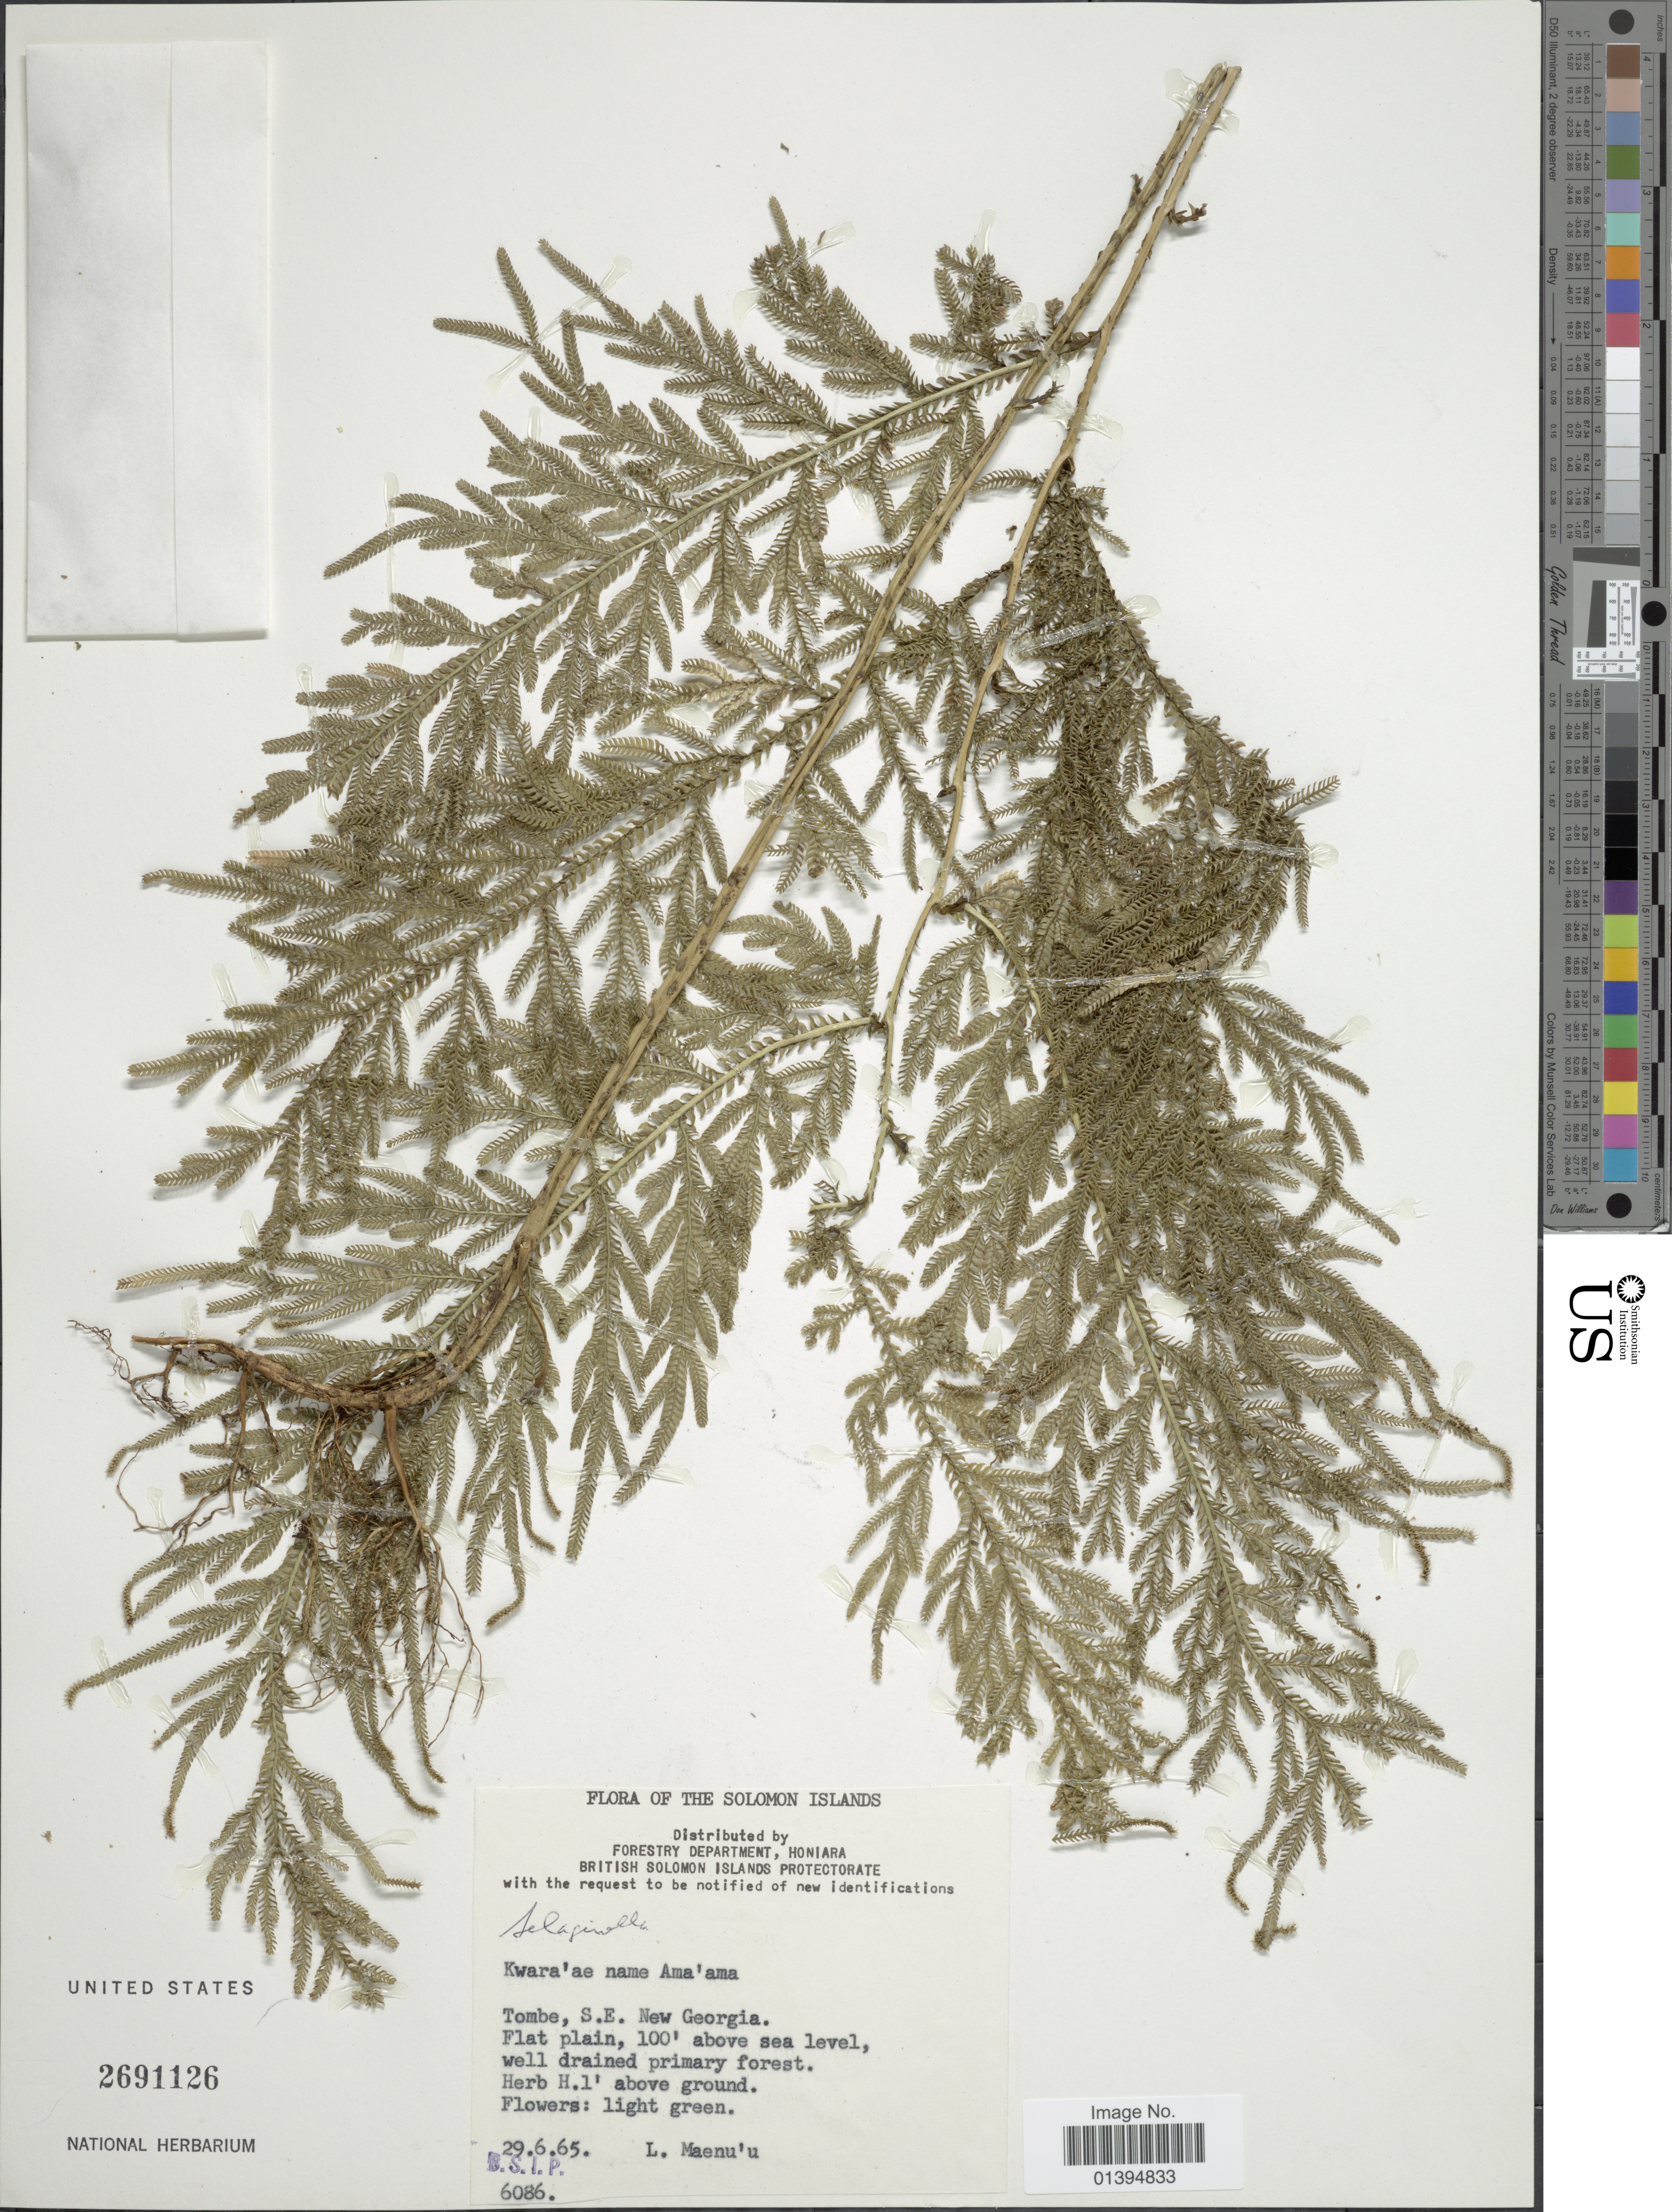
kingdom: Plantae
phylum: Tracheophyta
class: Lycopodiopsida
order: Selaginellales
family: Selaginellaceae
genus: Selaginella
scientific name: Selaginella sp.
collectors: L. Maenu'u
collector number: BSIP 6086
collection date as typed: Transcribed d/m/y: 29/6/65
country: Solomon Islands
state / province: Solomon Islands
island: New Georgia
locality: Tombe, S.E. New Georgia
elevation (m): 30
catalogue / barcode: US 2691126